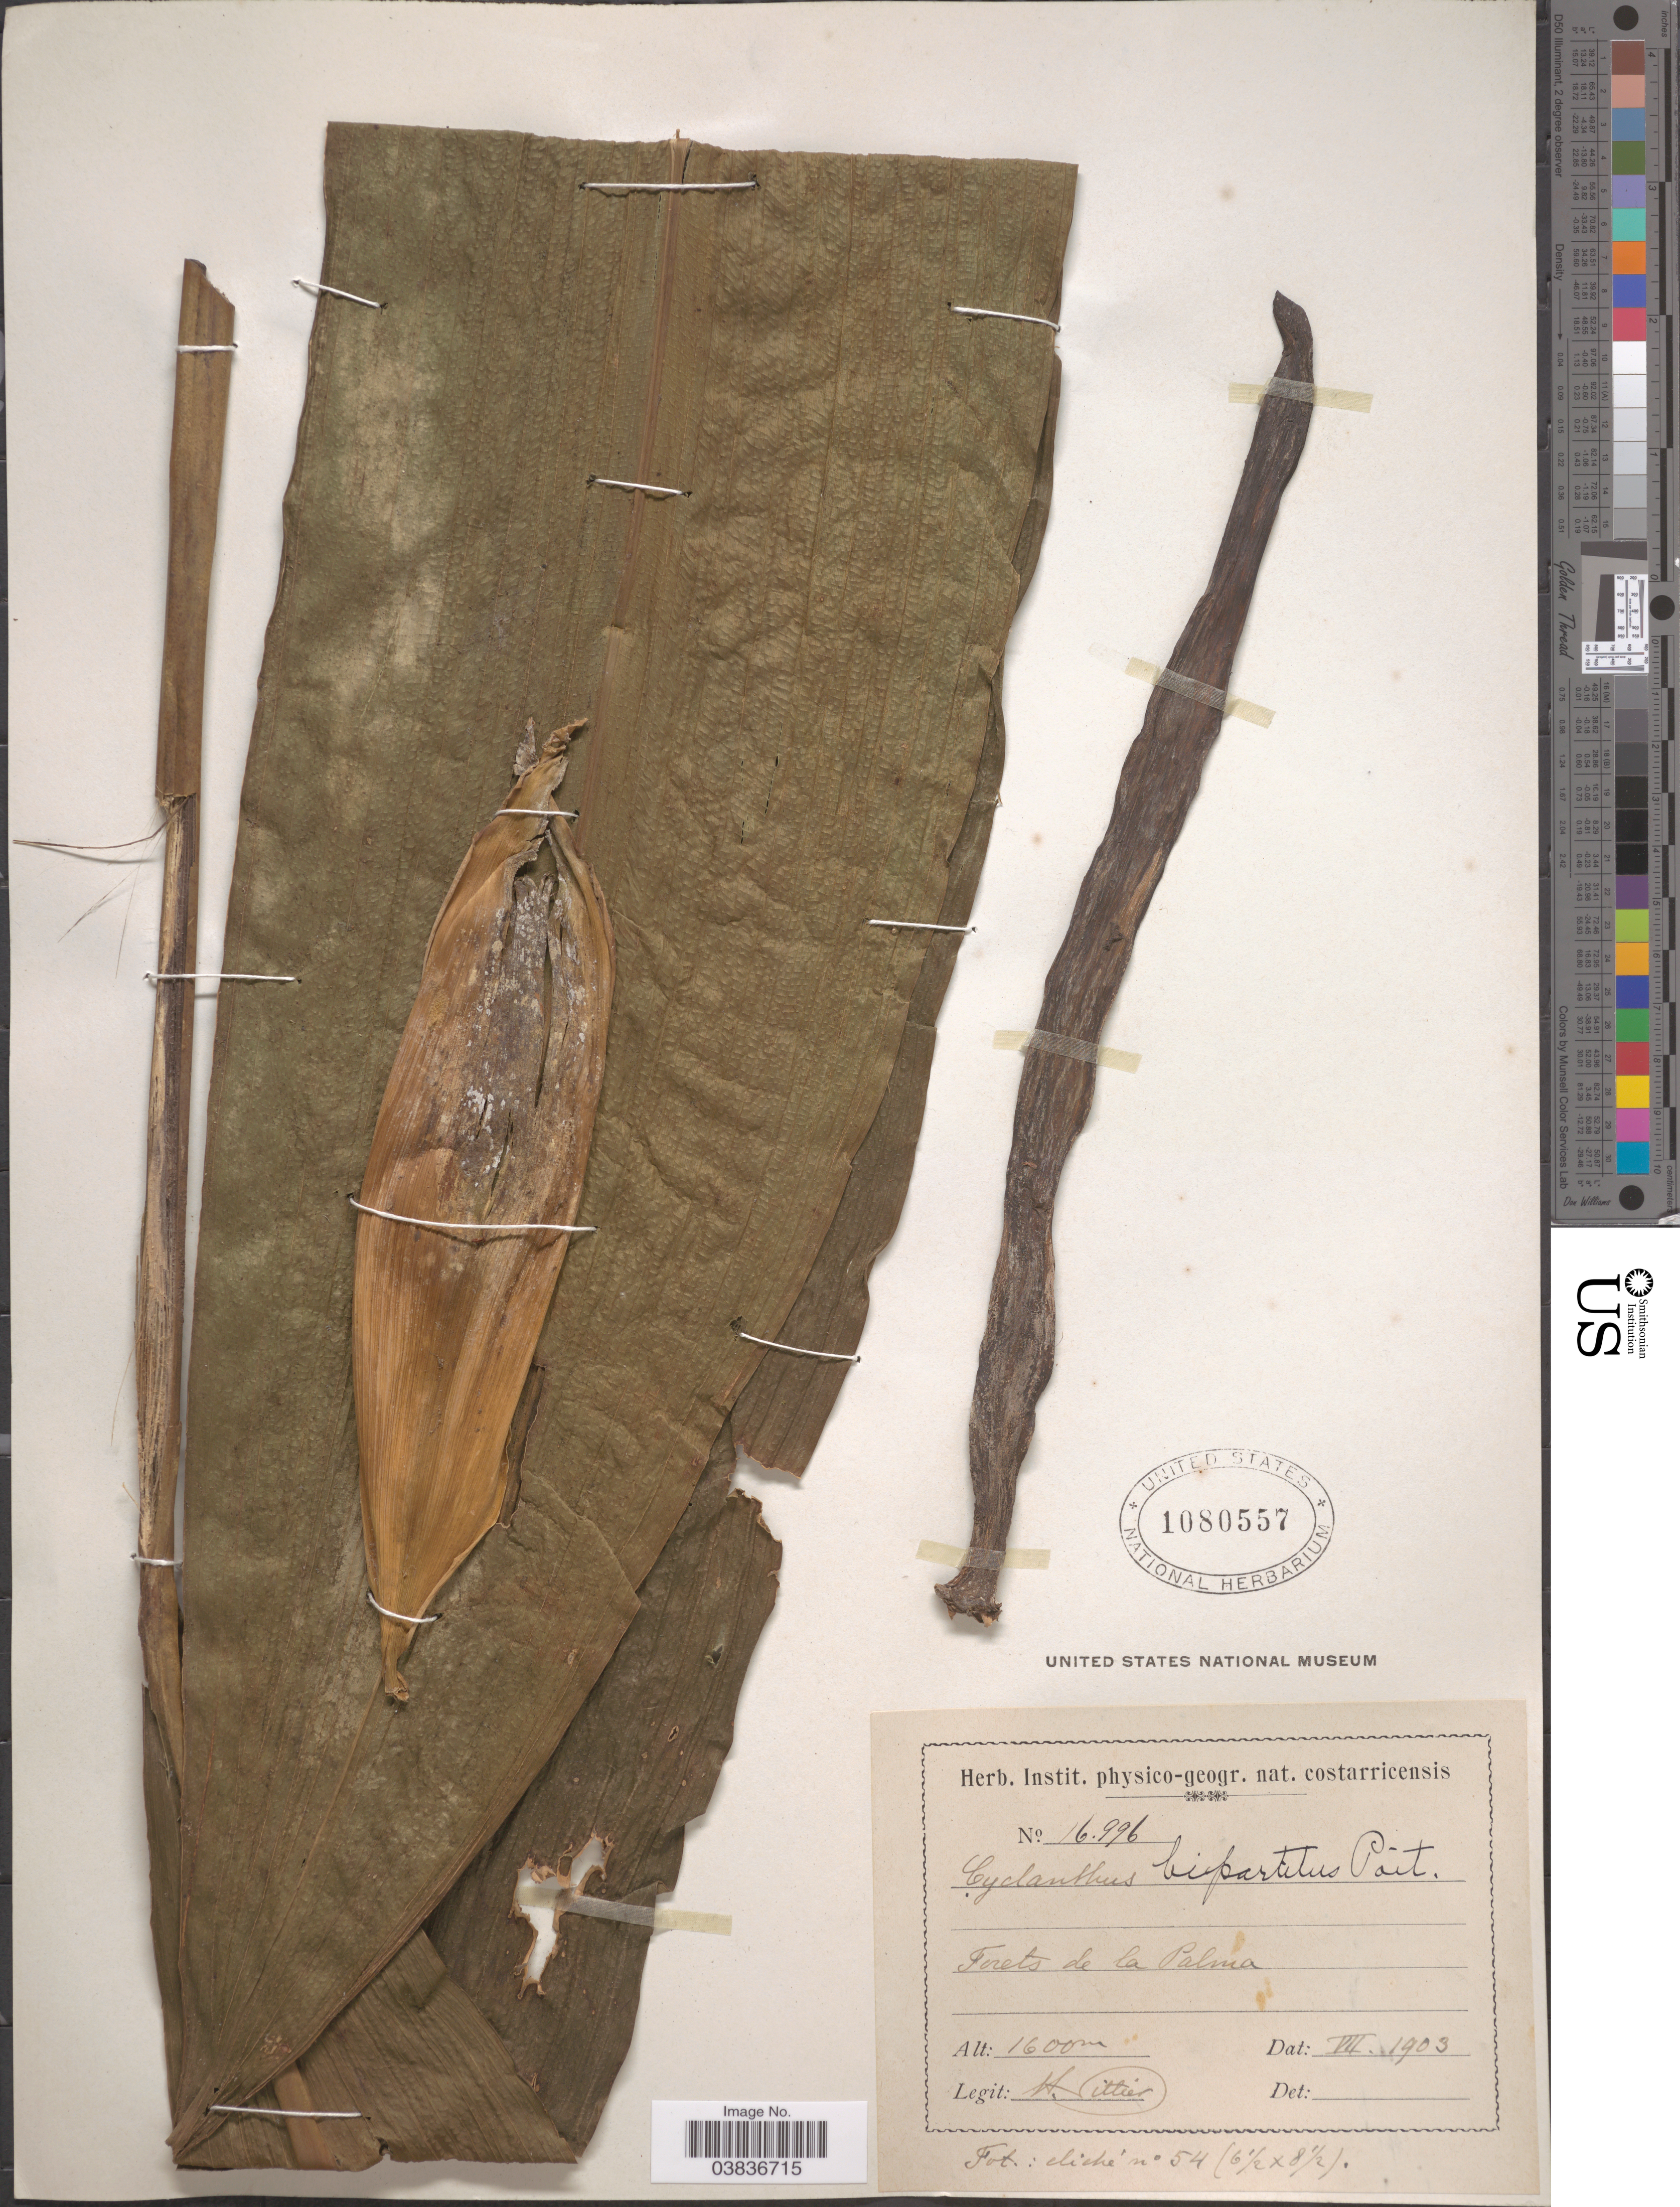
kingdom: Plantae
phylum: Tracheophyta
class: Liliopsida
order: Pandanales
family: Cyclanthaceae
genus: Cyclanthus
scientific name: Cyclanthus bipartitus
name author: Poit. ex A. Rich.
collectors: H. F. Pittier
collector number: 16996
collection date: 1903-07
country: Costa Rica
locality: Forets de la Palma.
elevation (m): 1600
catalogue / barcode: US 1080557